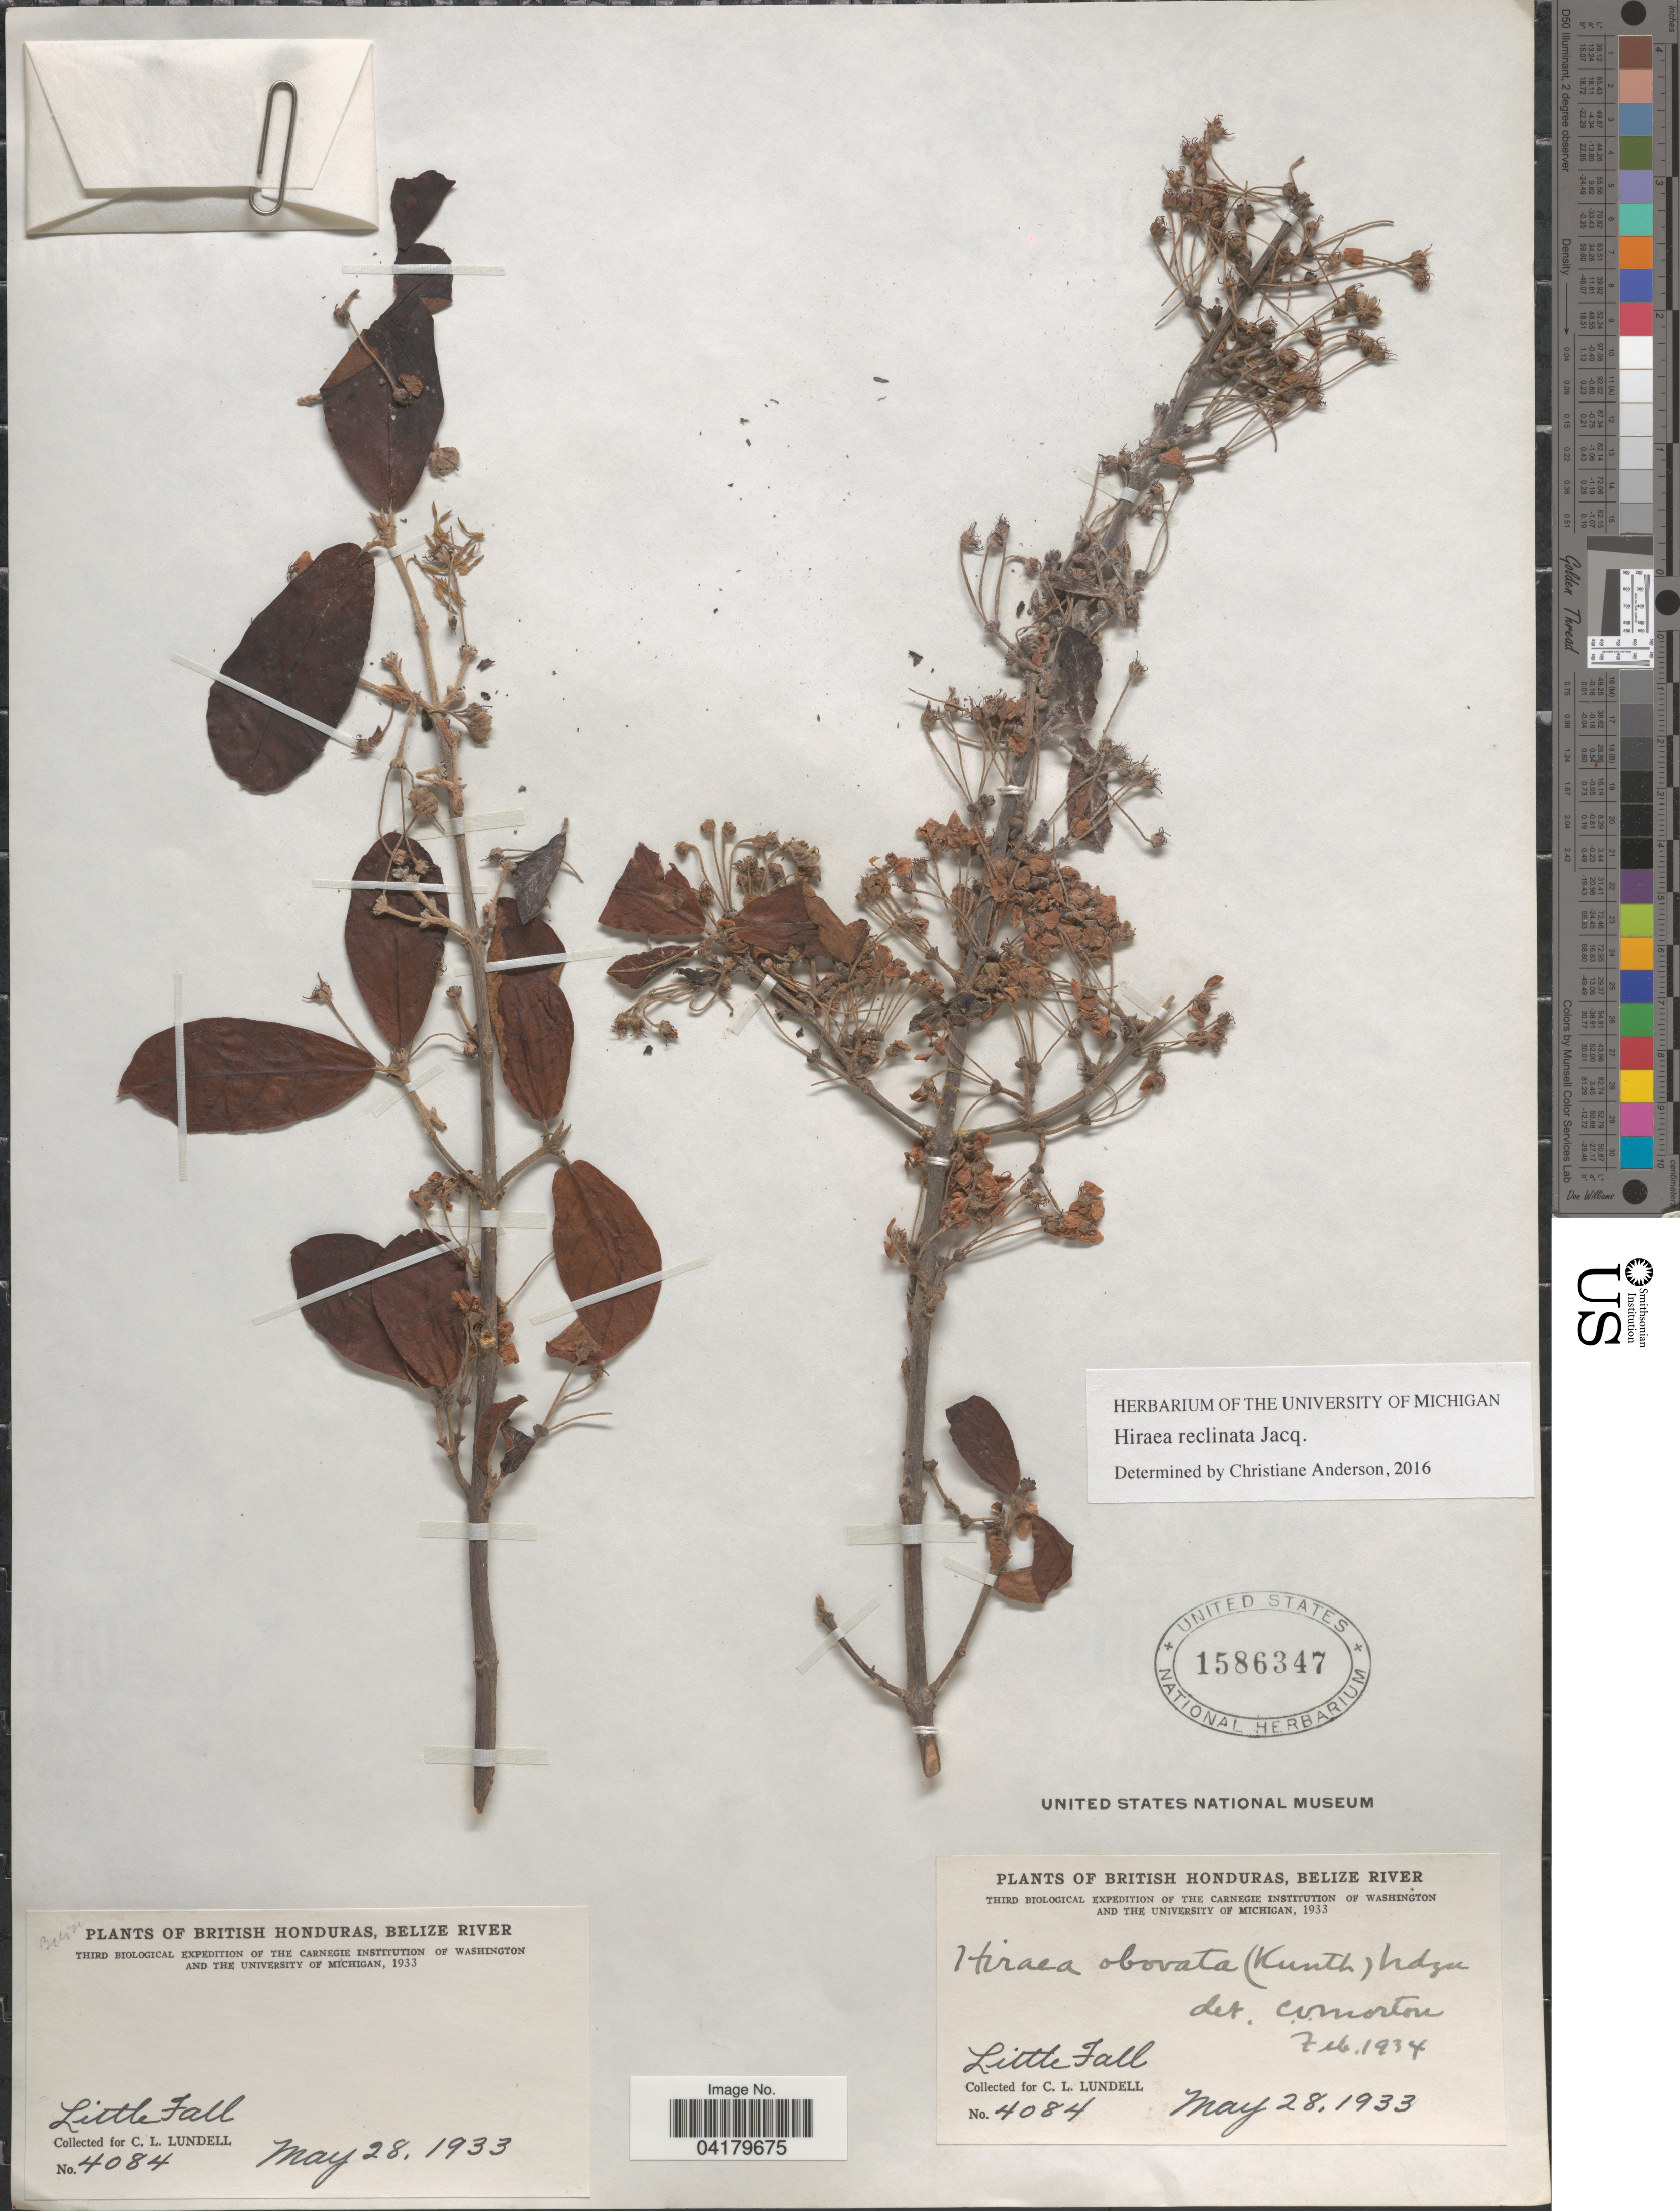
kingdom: Plantae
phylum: Tracheophyta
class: Magnoliopsida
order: Malpighiales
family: Malpighiaceae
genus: Hiraea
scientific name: Hiraea reclinata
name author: Jacq.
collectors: C. L. Lundell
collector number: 4084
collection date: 1933-05-28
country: Belize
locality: British Honduras, Belize River. Third Biological Expedition of the Carnegie Institution of Washington and the University of Michigan, 1933. Little Fall.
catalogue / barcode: US 1586347